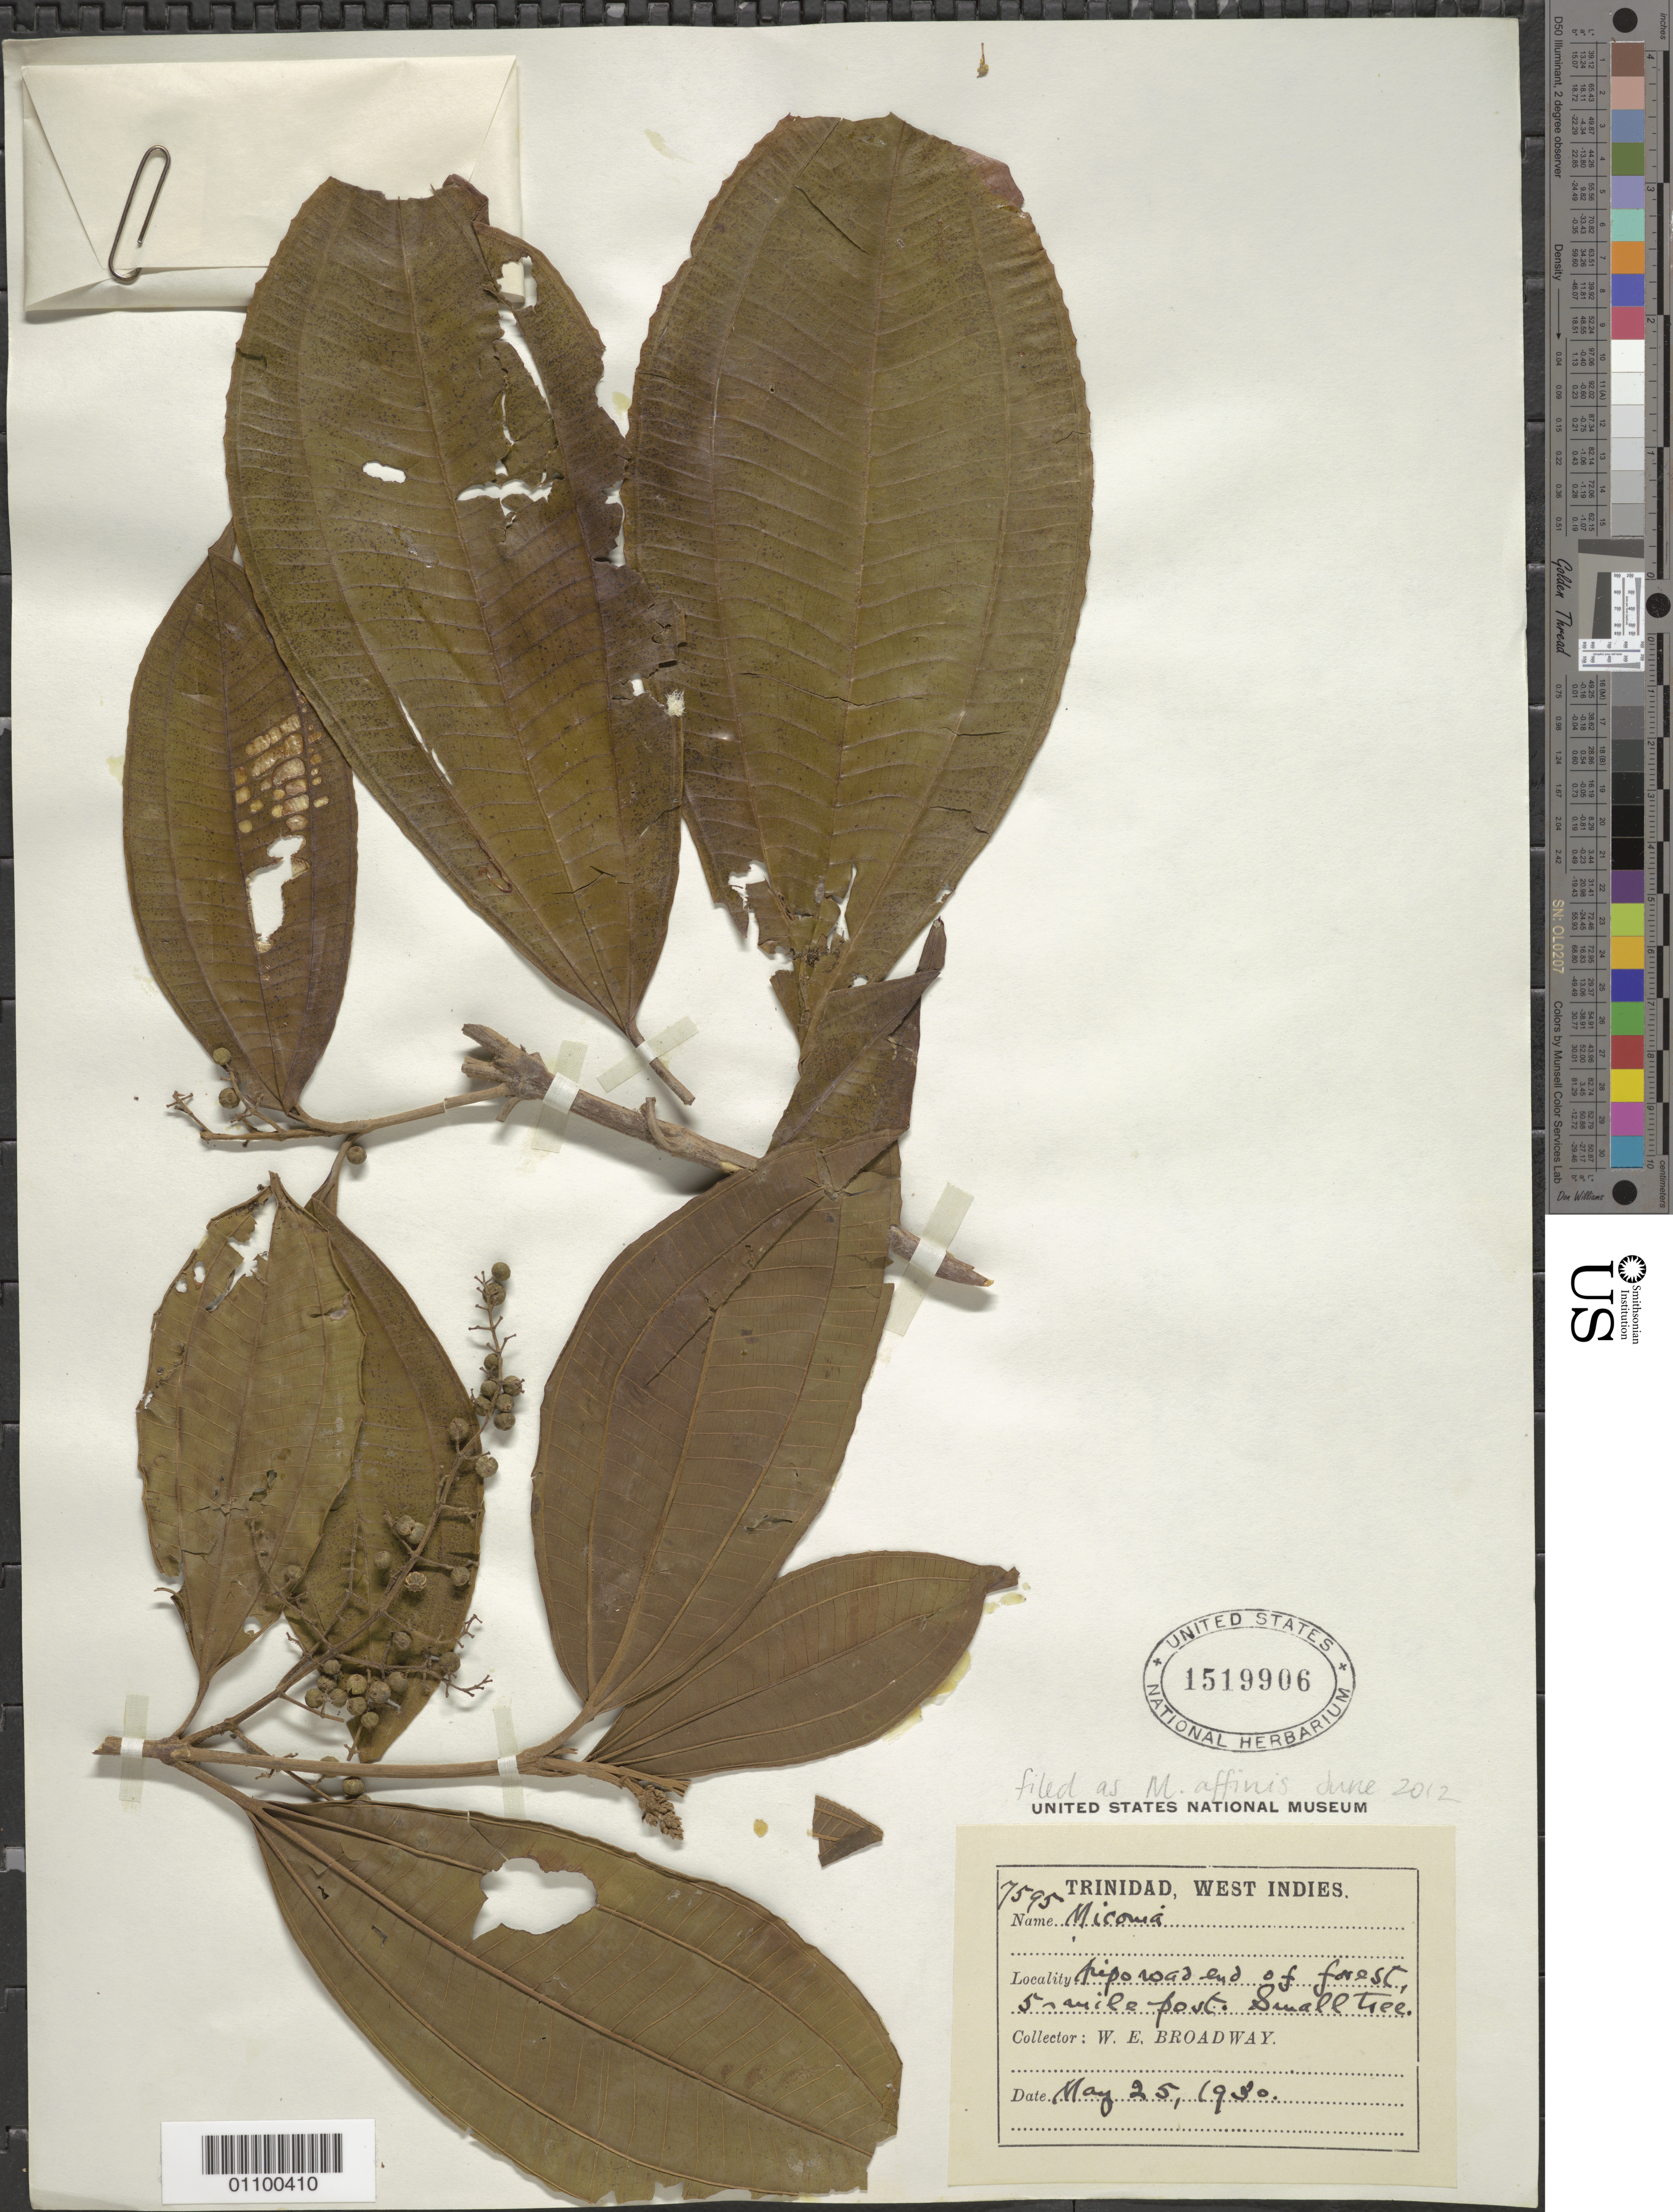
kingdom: Plantae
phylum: Tracheophyta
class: Magnoliopsida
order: Myrtales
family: Melastomataceae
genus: Miconia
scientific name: Miconia affinis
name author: DC.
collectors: W. E. Broadway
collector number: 7595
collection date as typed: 25 Mar 1930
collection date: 1930-03-25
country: Trinidad and Tobago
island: Trinidad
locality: Aripo road 5 mi post, end of forest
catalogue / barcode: US 1519906